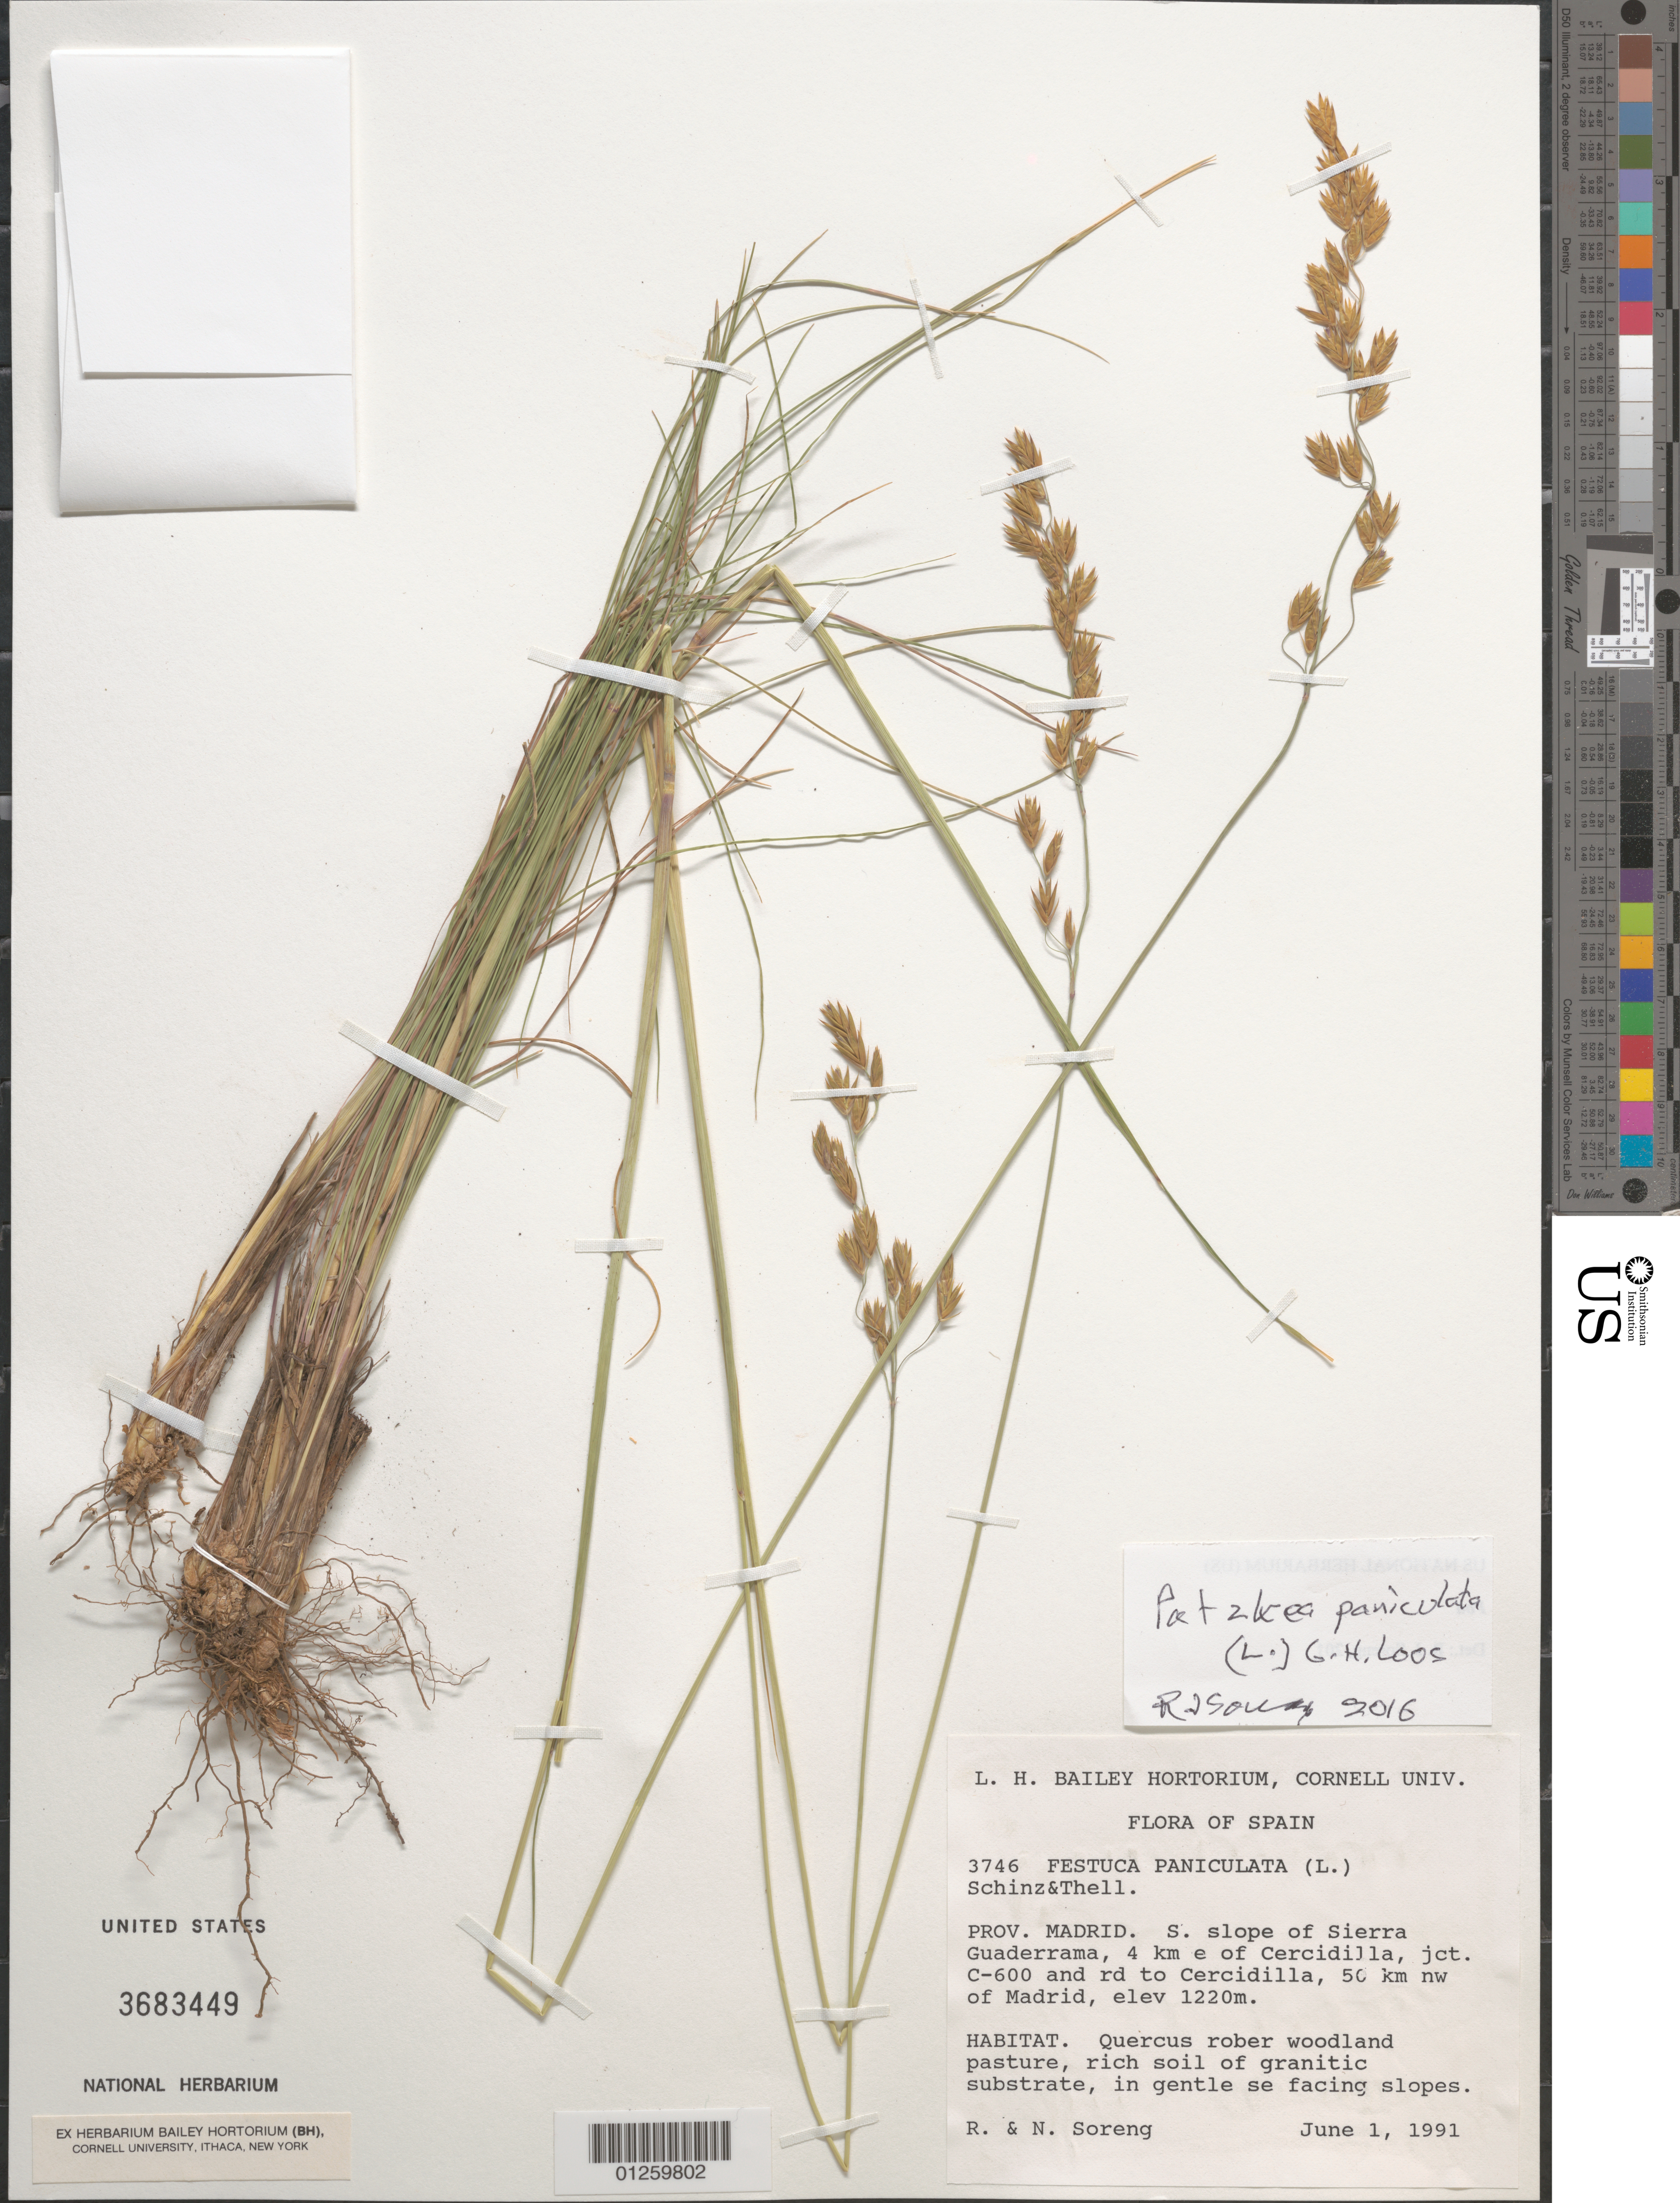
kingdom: Plantae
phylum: Tracheophyta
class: Liliopsida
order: Poales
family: Poaceae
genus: Xanthochloa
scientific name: Xanthochloa paniculata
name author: (L.) G. H. Loos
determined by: Soreng, Robert J., Research Associate (BOT), Smithsonian Institution - National Museum of Natural History (UNITED STATES)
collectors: R. J. Soreng & N. L. Soreng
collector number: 3746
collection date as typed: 01 Jun 1991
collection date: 1991-06-01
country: Spain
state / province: Madrid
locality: S. slope of Sierra Guaderrama, 4 km e of Cercidilla, jct. C-600 and rd to Cercidilla, 50 km NW of Madrid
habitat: Quercus rober woodland pasture, rich soil of granitic substrate, in gentle se facing slopes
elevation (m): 1220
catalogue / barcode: US 3683449